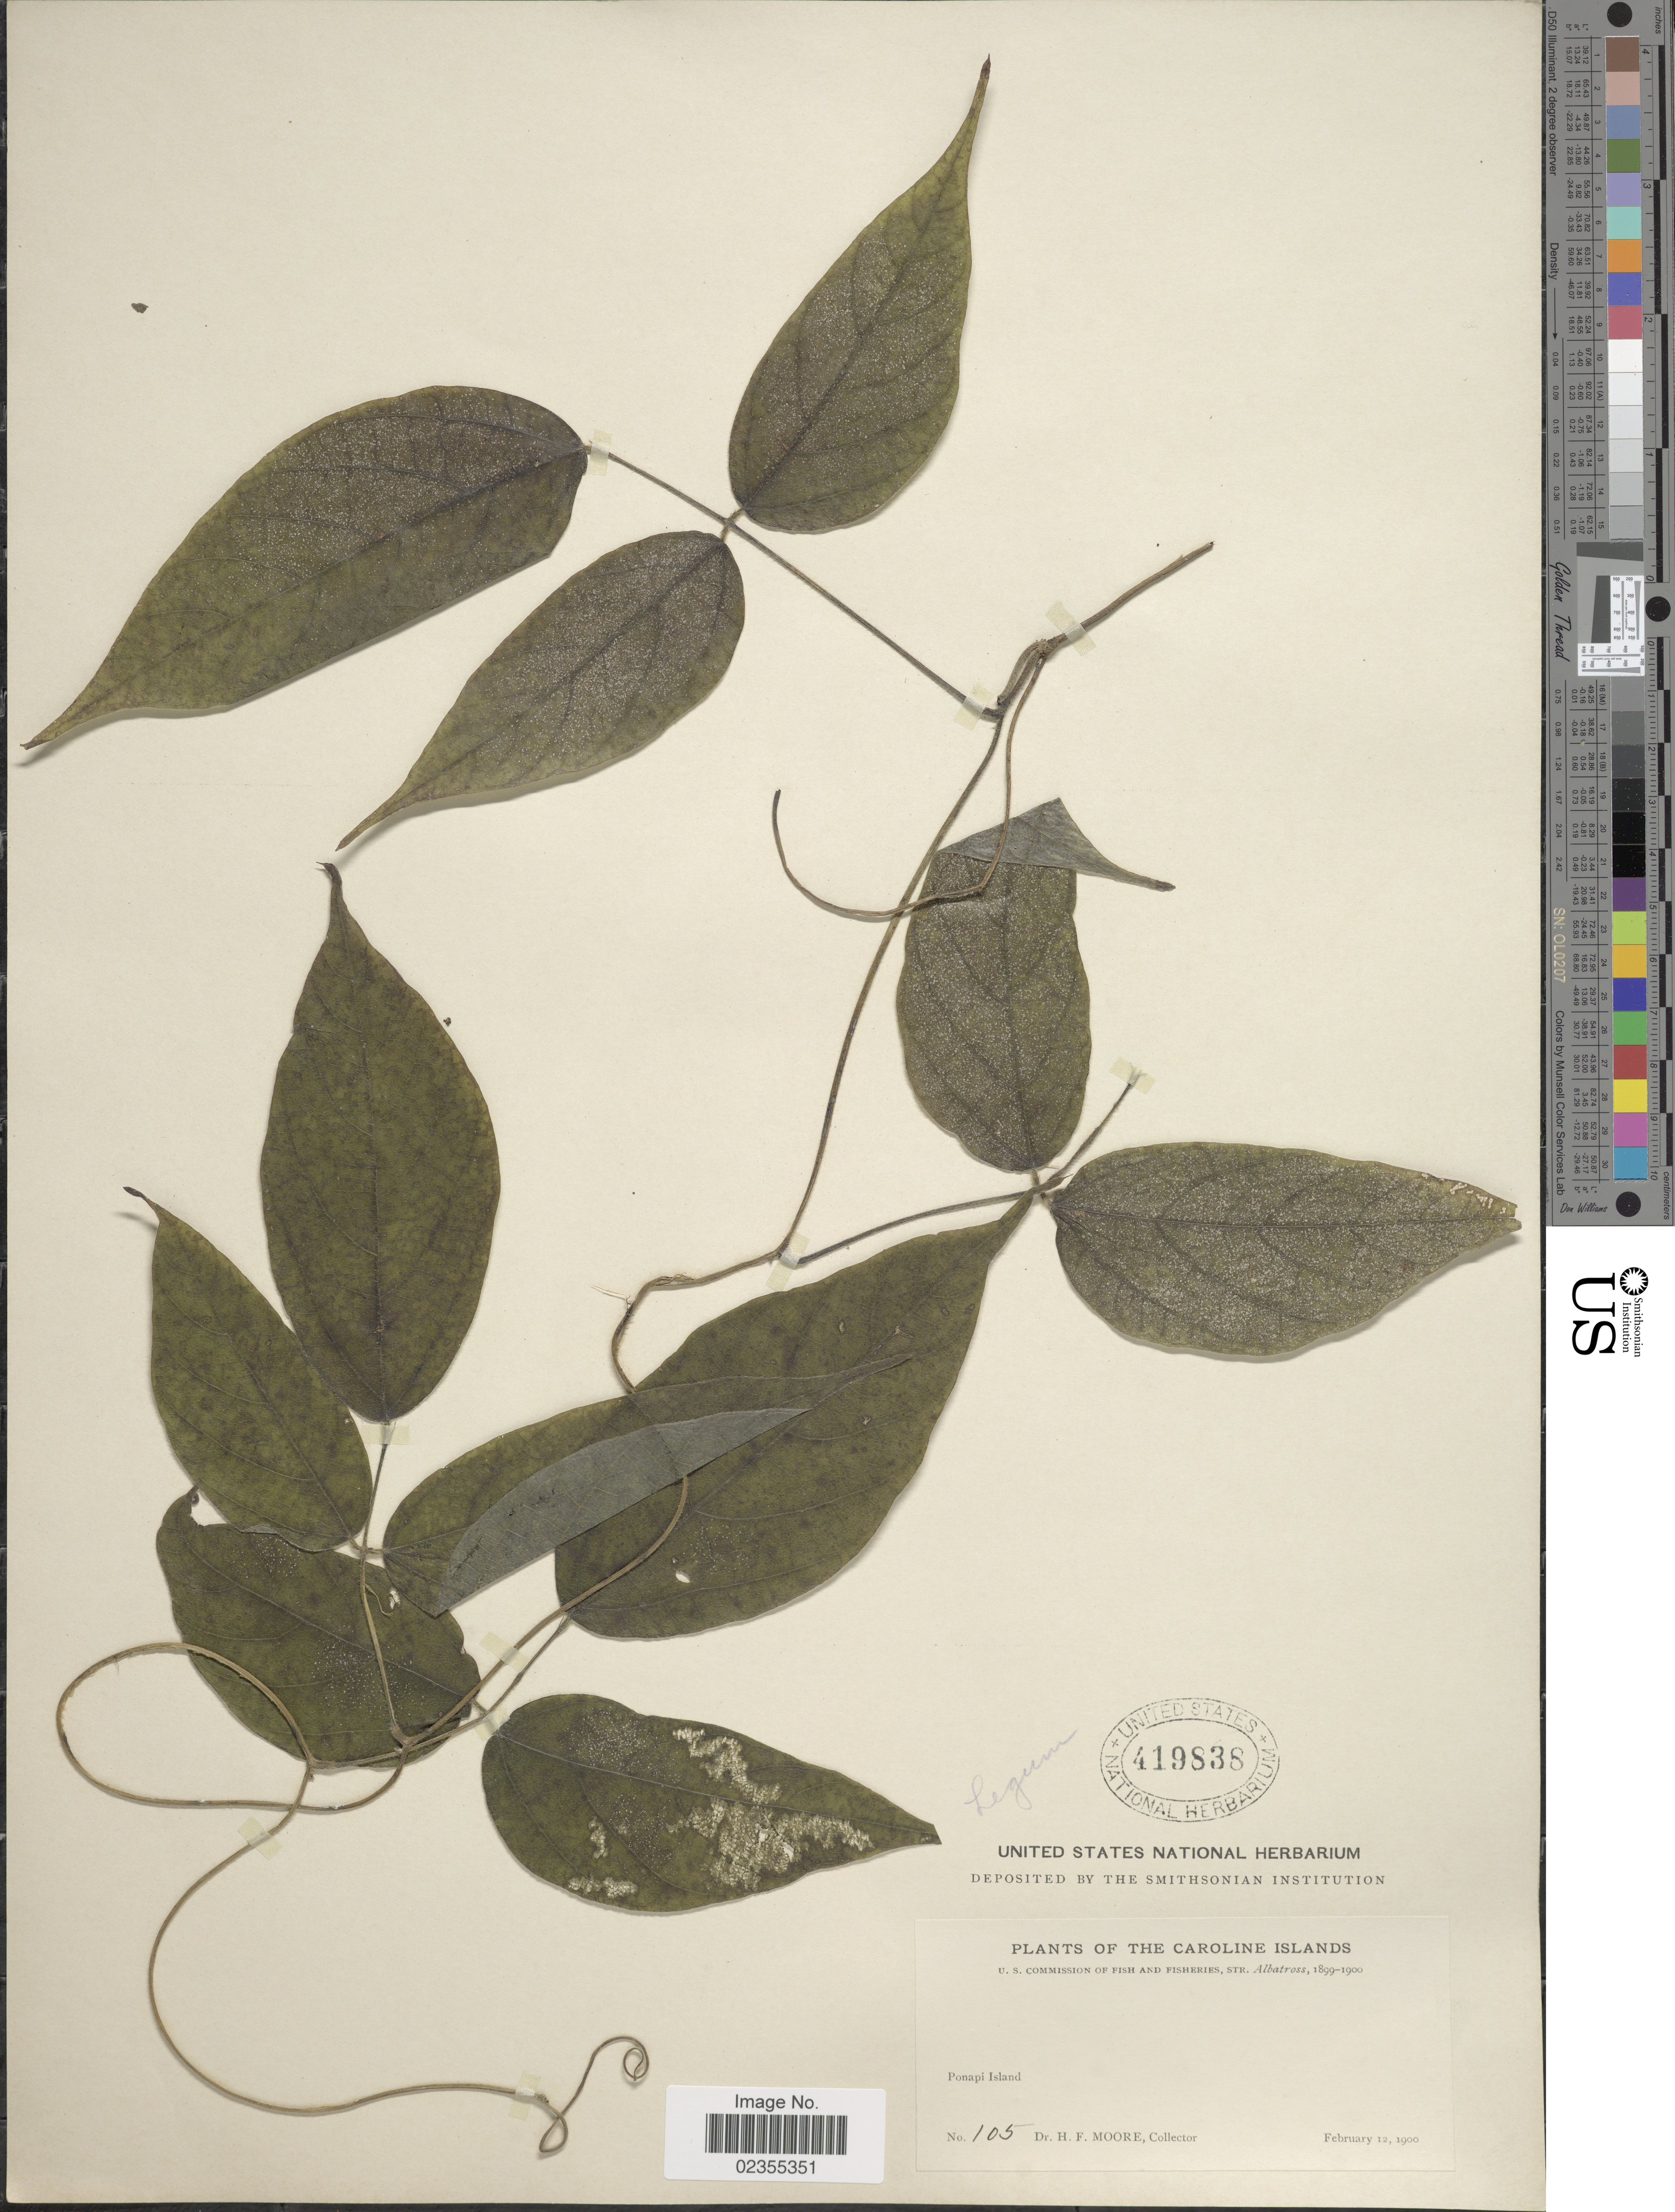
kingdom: Plantae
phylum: Tracheophyta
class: Magnoliopsida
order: Fabales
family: Fabaceae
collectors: H. F. Moore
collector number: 105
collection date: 1900-02-12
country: Micronesia, Federated States of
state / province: Pohnpei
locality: The Caroline Islands, Ponapi Island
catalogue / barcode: US 419838